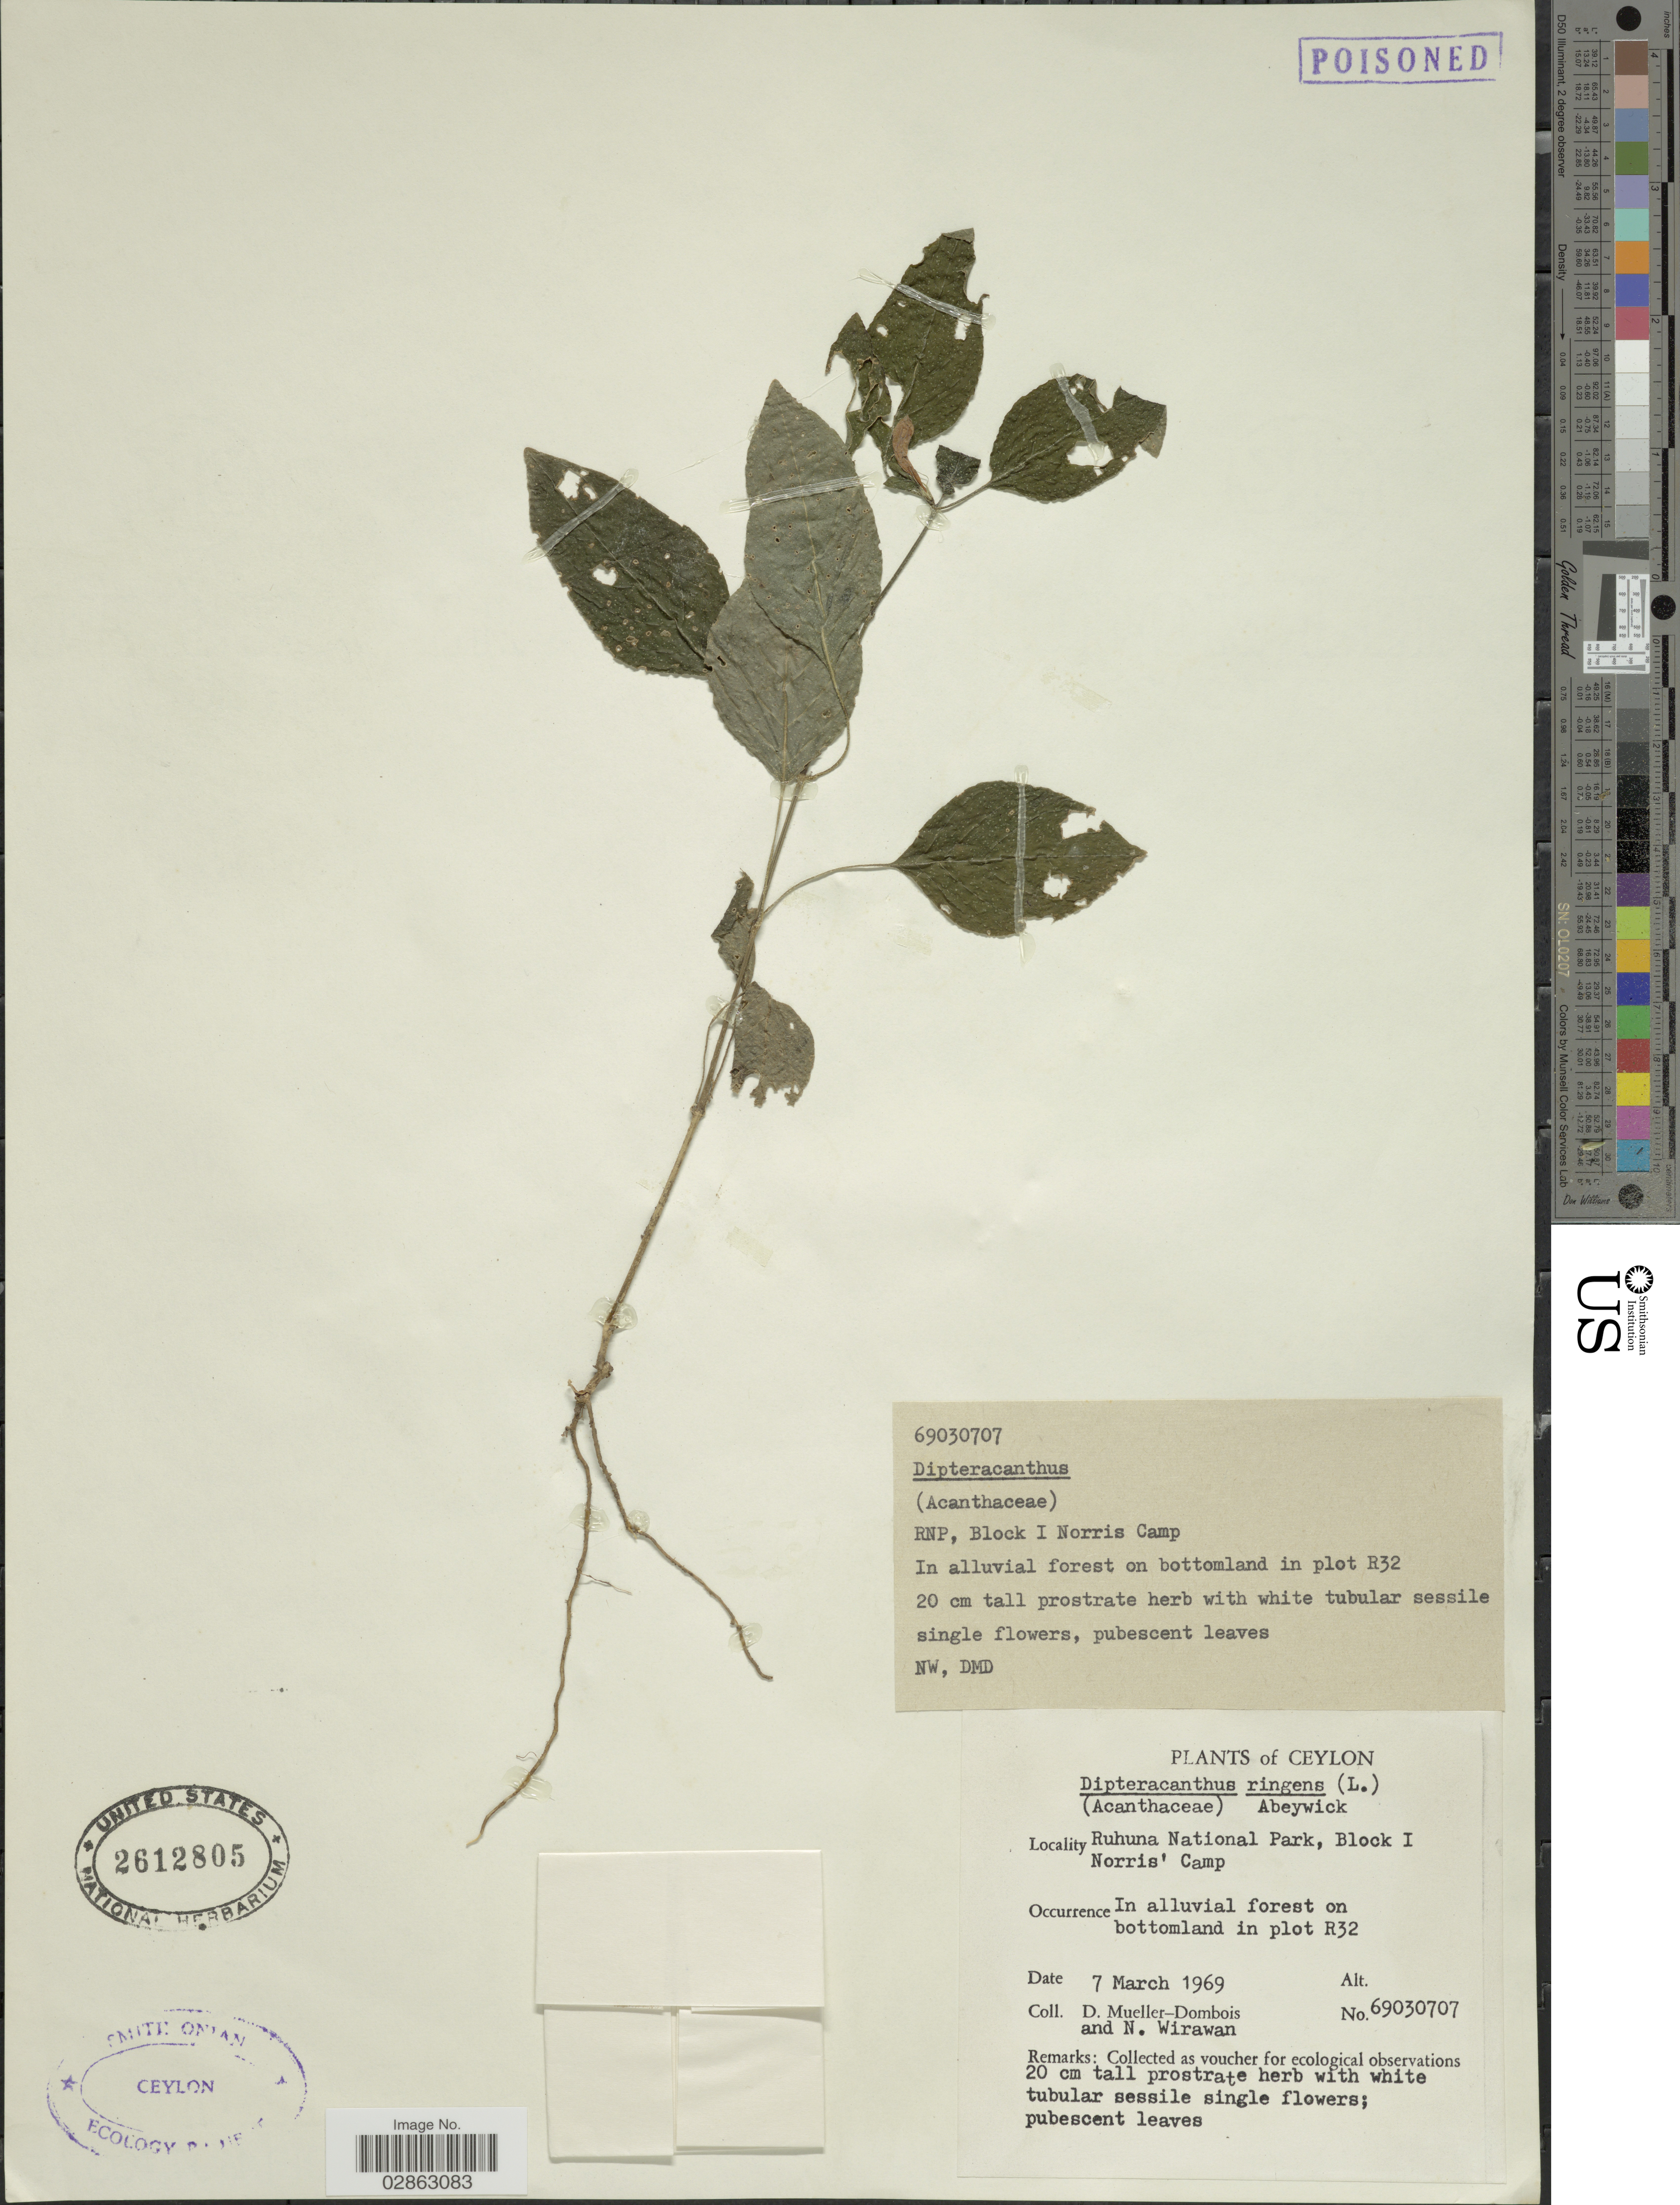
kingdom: Plantae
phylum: Tracheophyta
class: Magnoliopsida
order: Lamiales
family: Acanthaceae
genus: Ruellia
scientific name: Ruellia ringens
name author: L.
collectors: D. Mueller-Dombois & N. Wirawan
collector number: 69030707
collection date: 1969-03-07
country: Sri Lanka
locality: Ceylon. Ruhuna National Park, Block I Norris' Camp. RNP. Plot R32.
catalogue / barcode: US 2612805